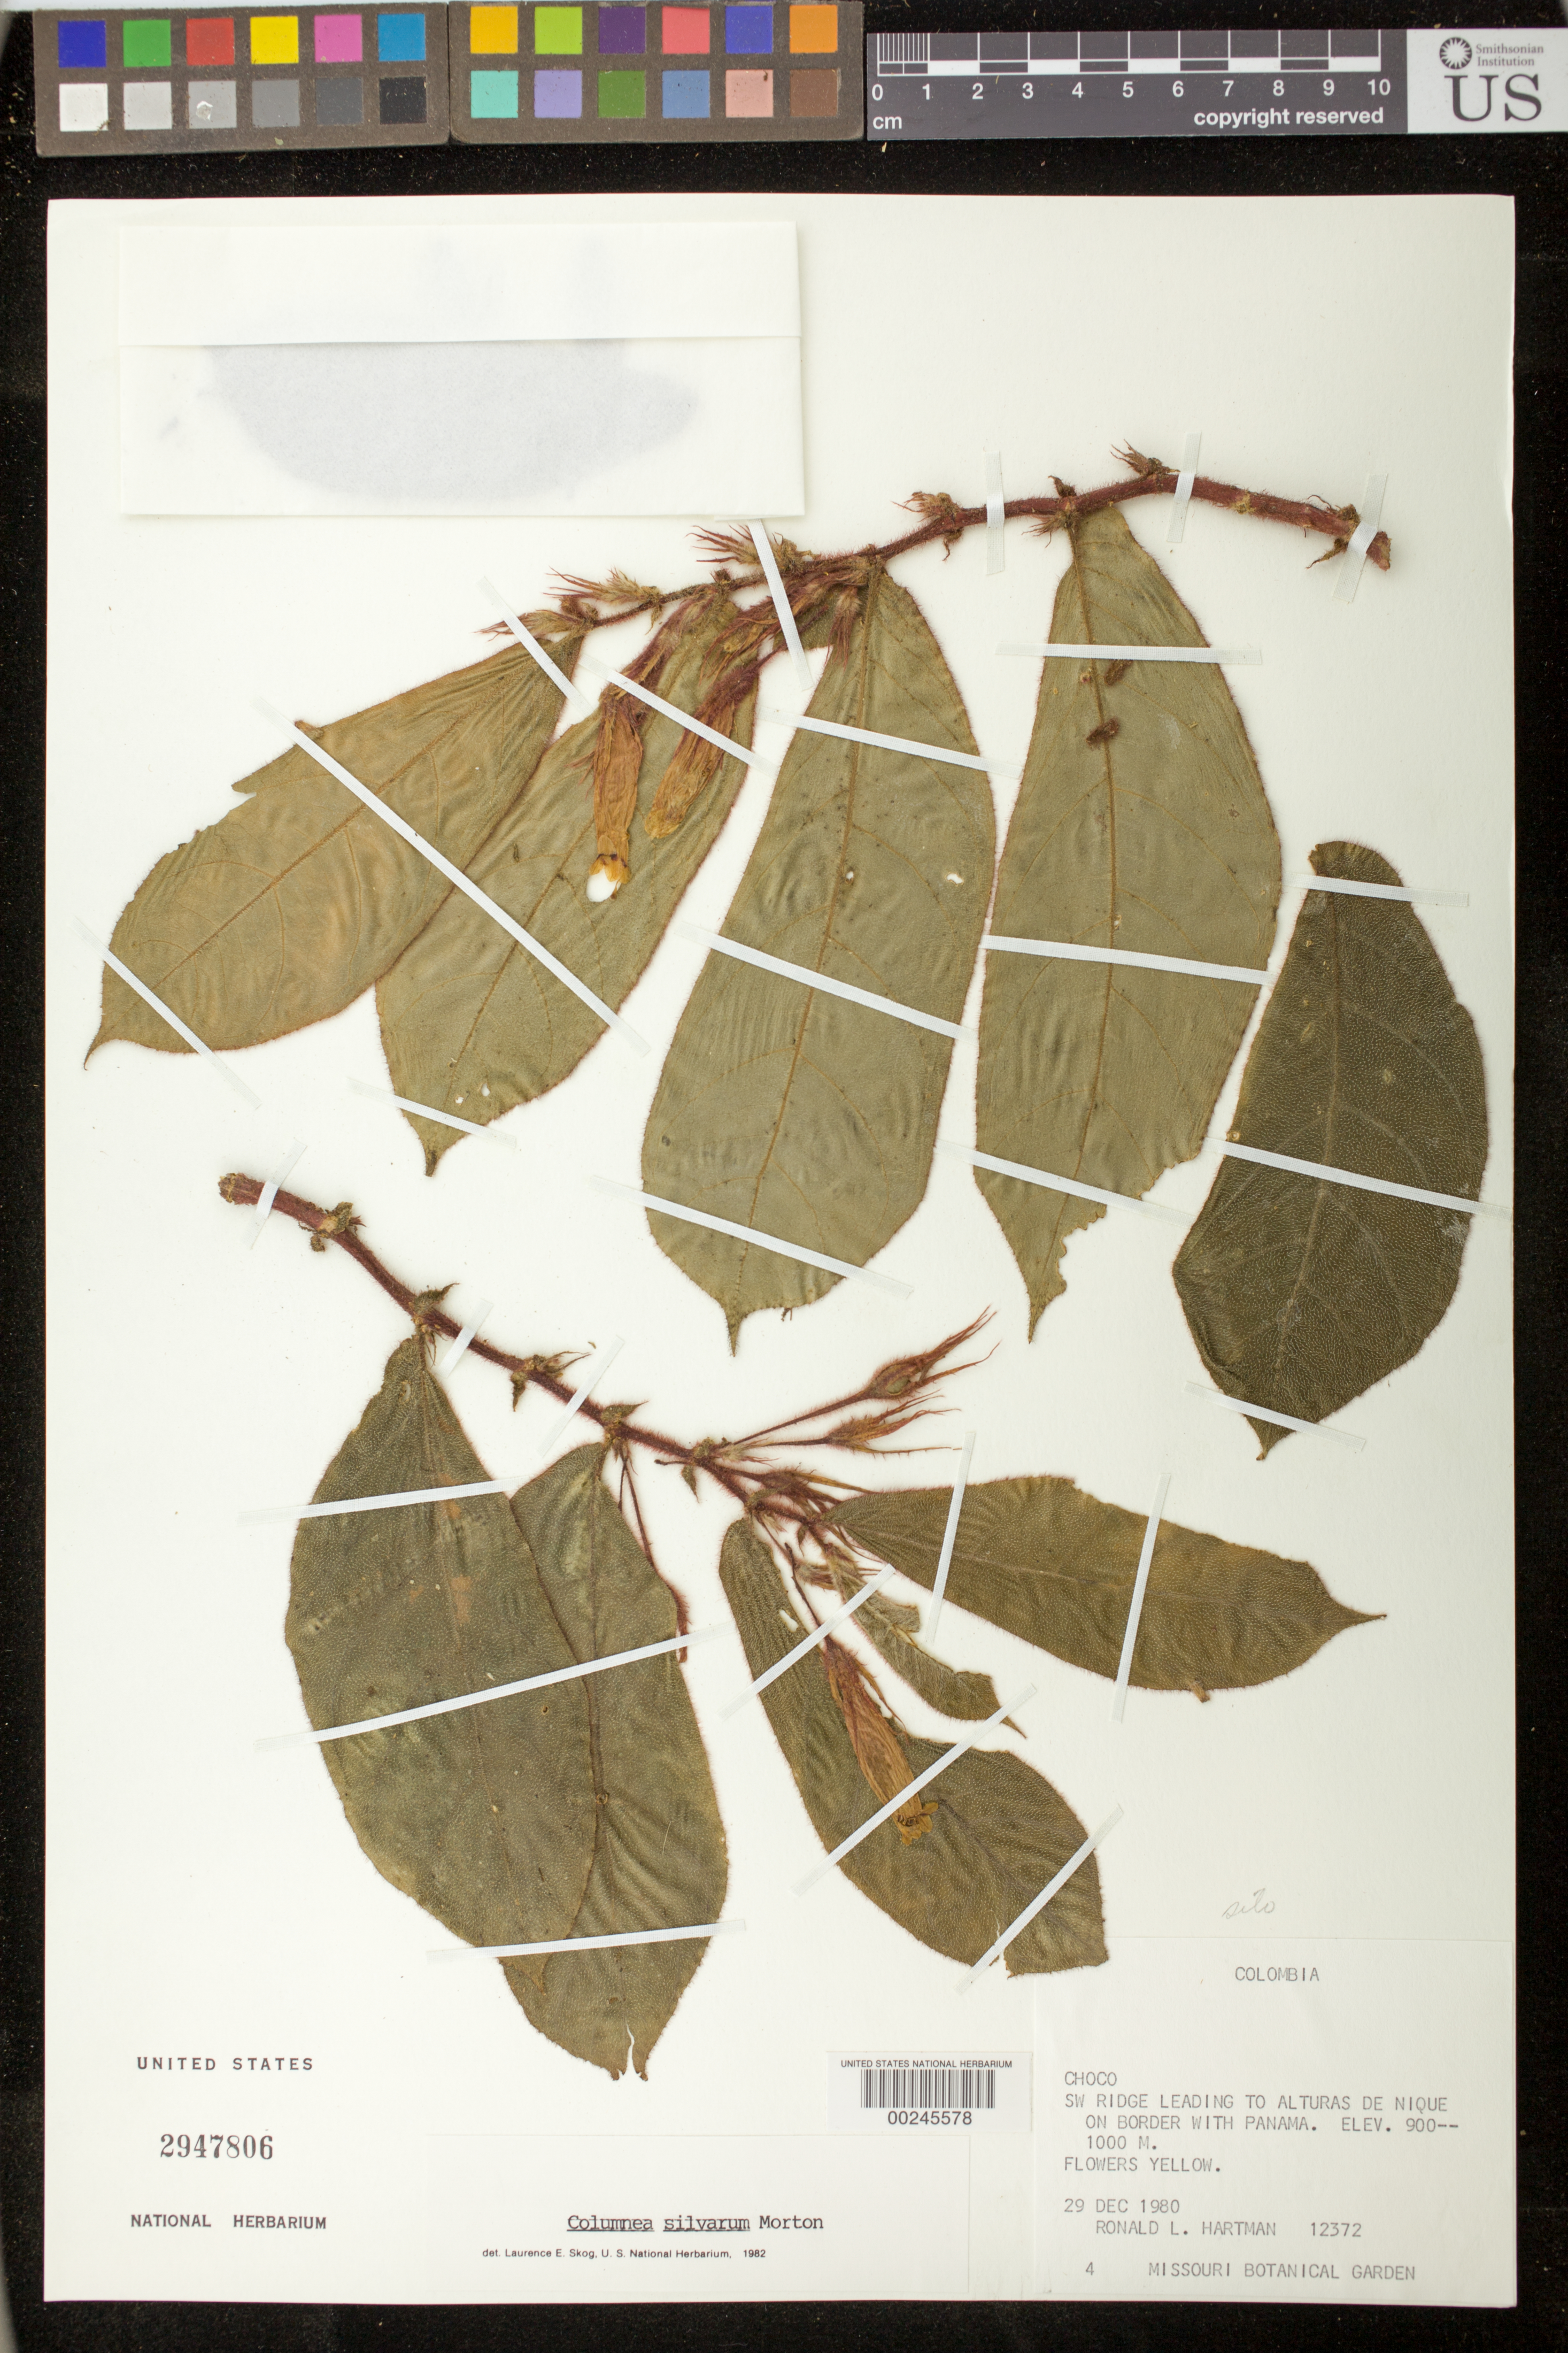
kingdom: Plantae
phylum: Tracheophyta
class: Magnoliopsida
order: Lamiales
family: Gesneriaceae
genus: Columnea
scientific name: Columnea silvarum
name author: C.V. Morton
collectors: R. L. Hartman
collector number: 12372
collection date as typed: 29 Dec 1980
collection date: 1980-12-29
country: Colombia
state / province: Chocó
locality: SW ridge leading to Alturas de Nique on border with Panama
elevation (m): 900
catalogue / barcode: US 2947806